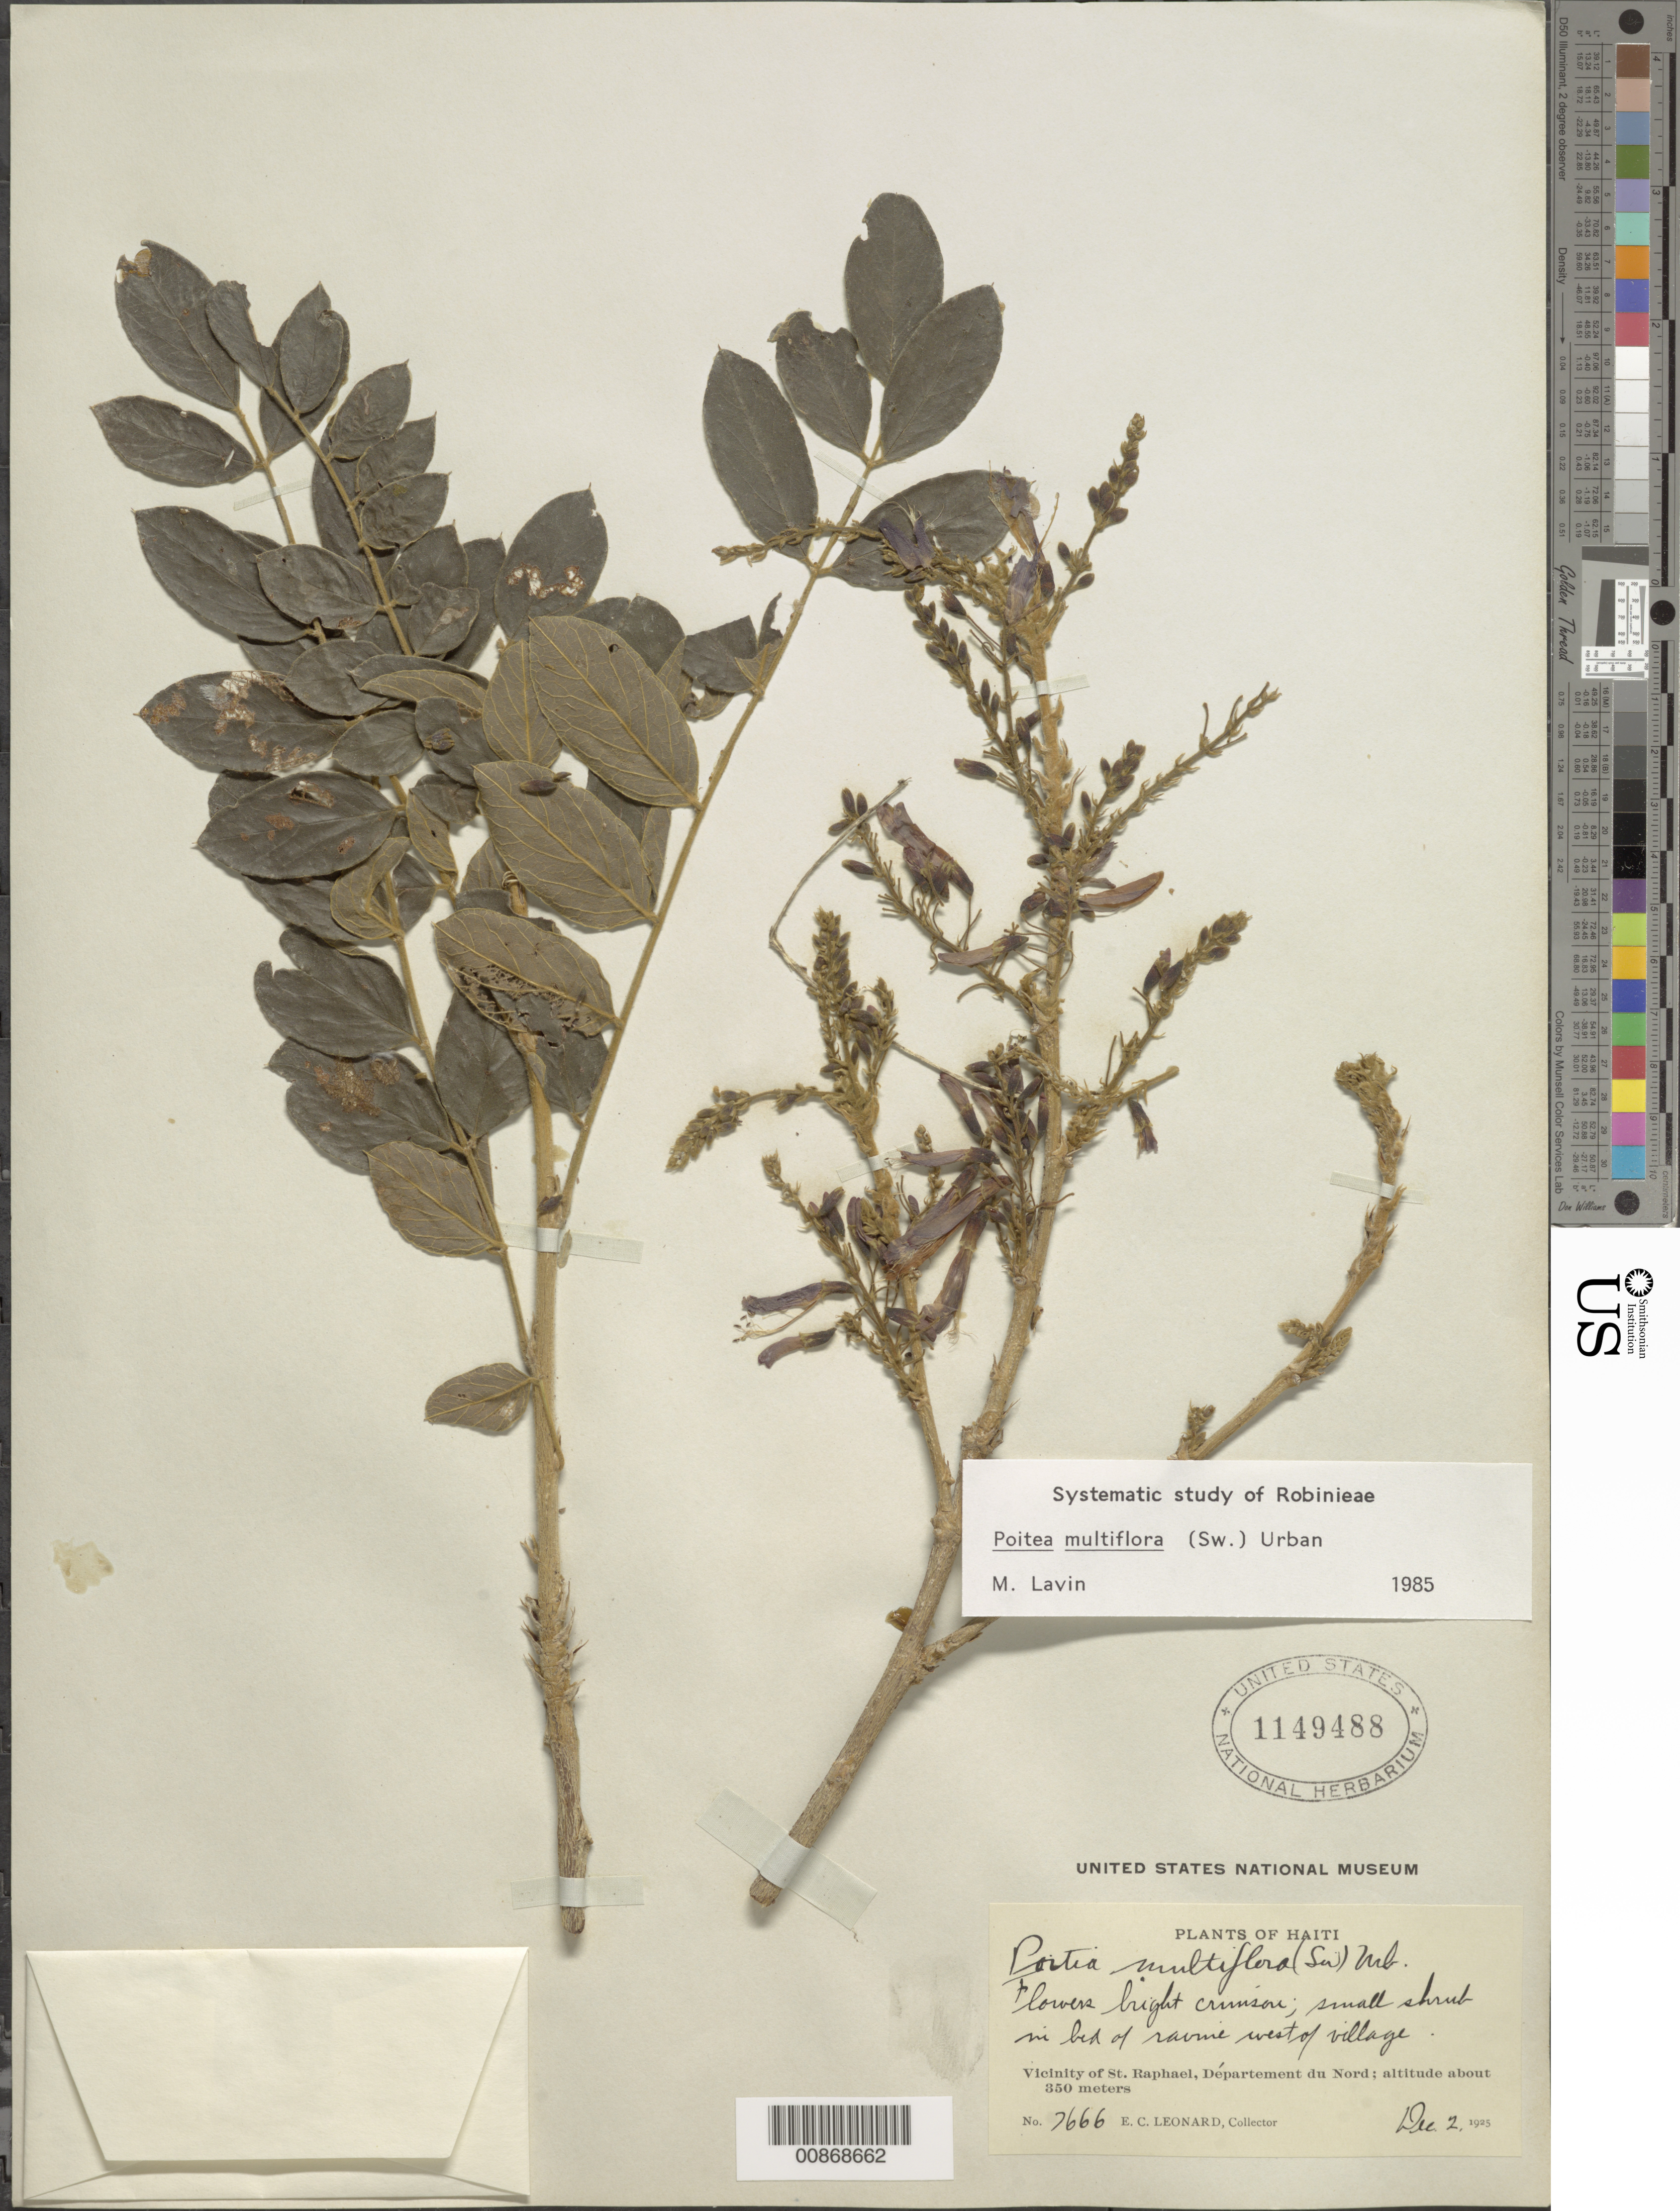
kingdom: Plantae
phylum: Tracheophyta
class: Magnoliopsida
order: Fabales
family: Fabaceae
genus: Poitea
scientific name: Poitea multiflora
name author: (Sw.) Urb.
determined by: Lavin, M.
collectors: E. C. Leonard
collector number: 7666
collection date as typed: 02 Dec 1925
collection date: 1925-12-02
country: Haiti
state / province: Nord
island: Hispaniola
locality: Vicinity of St. Raphael. West of village.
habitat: In bed of ravine.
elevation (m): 350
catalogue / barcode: US 1149488